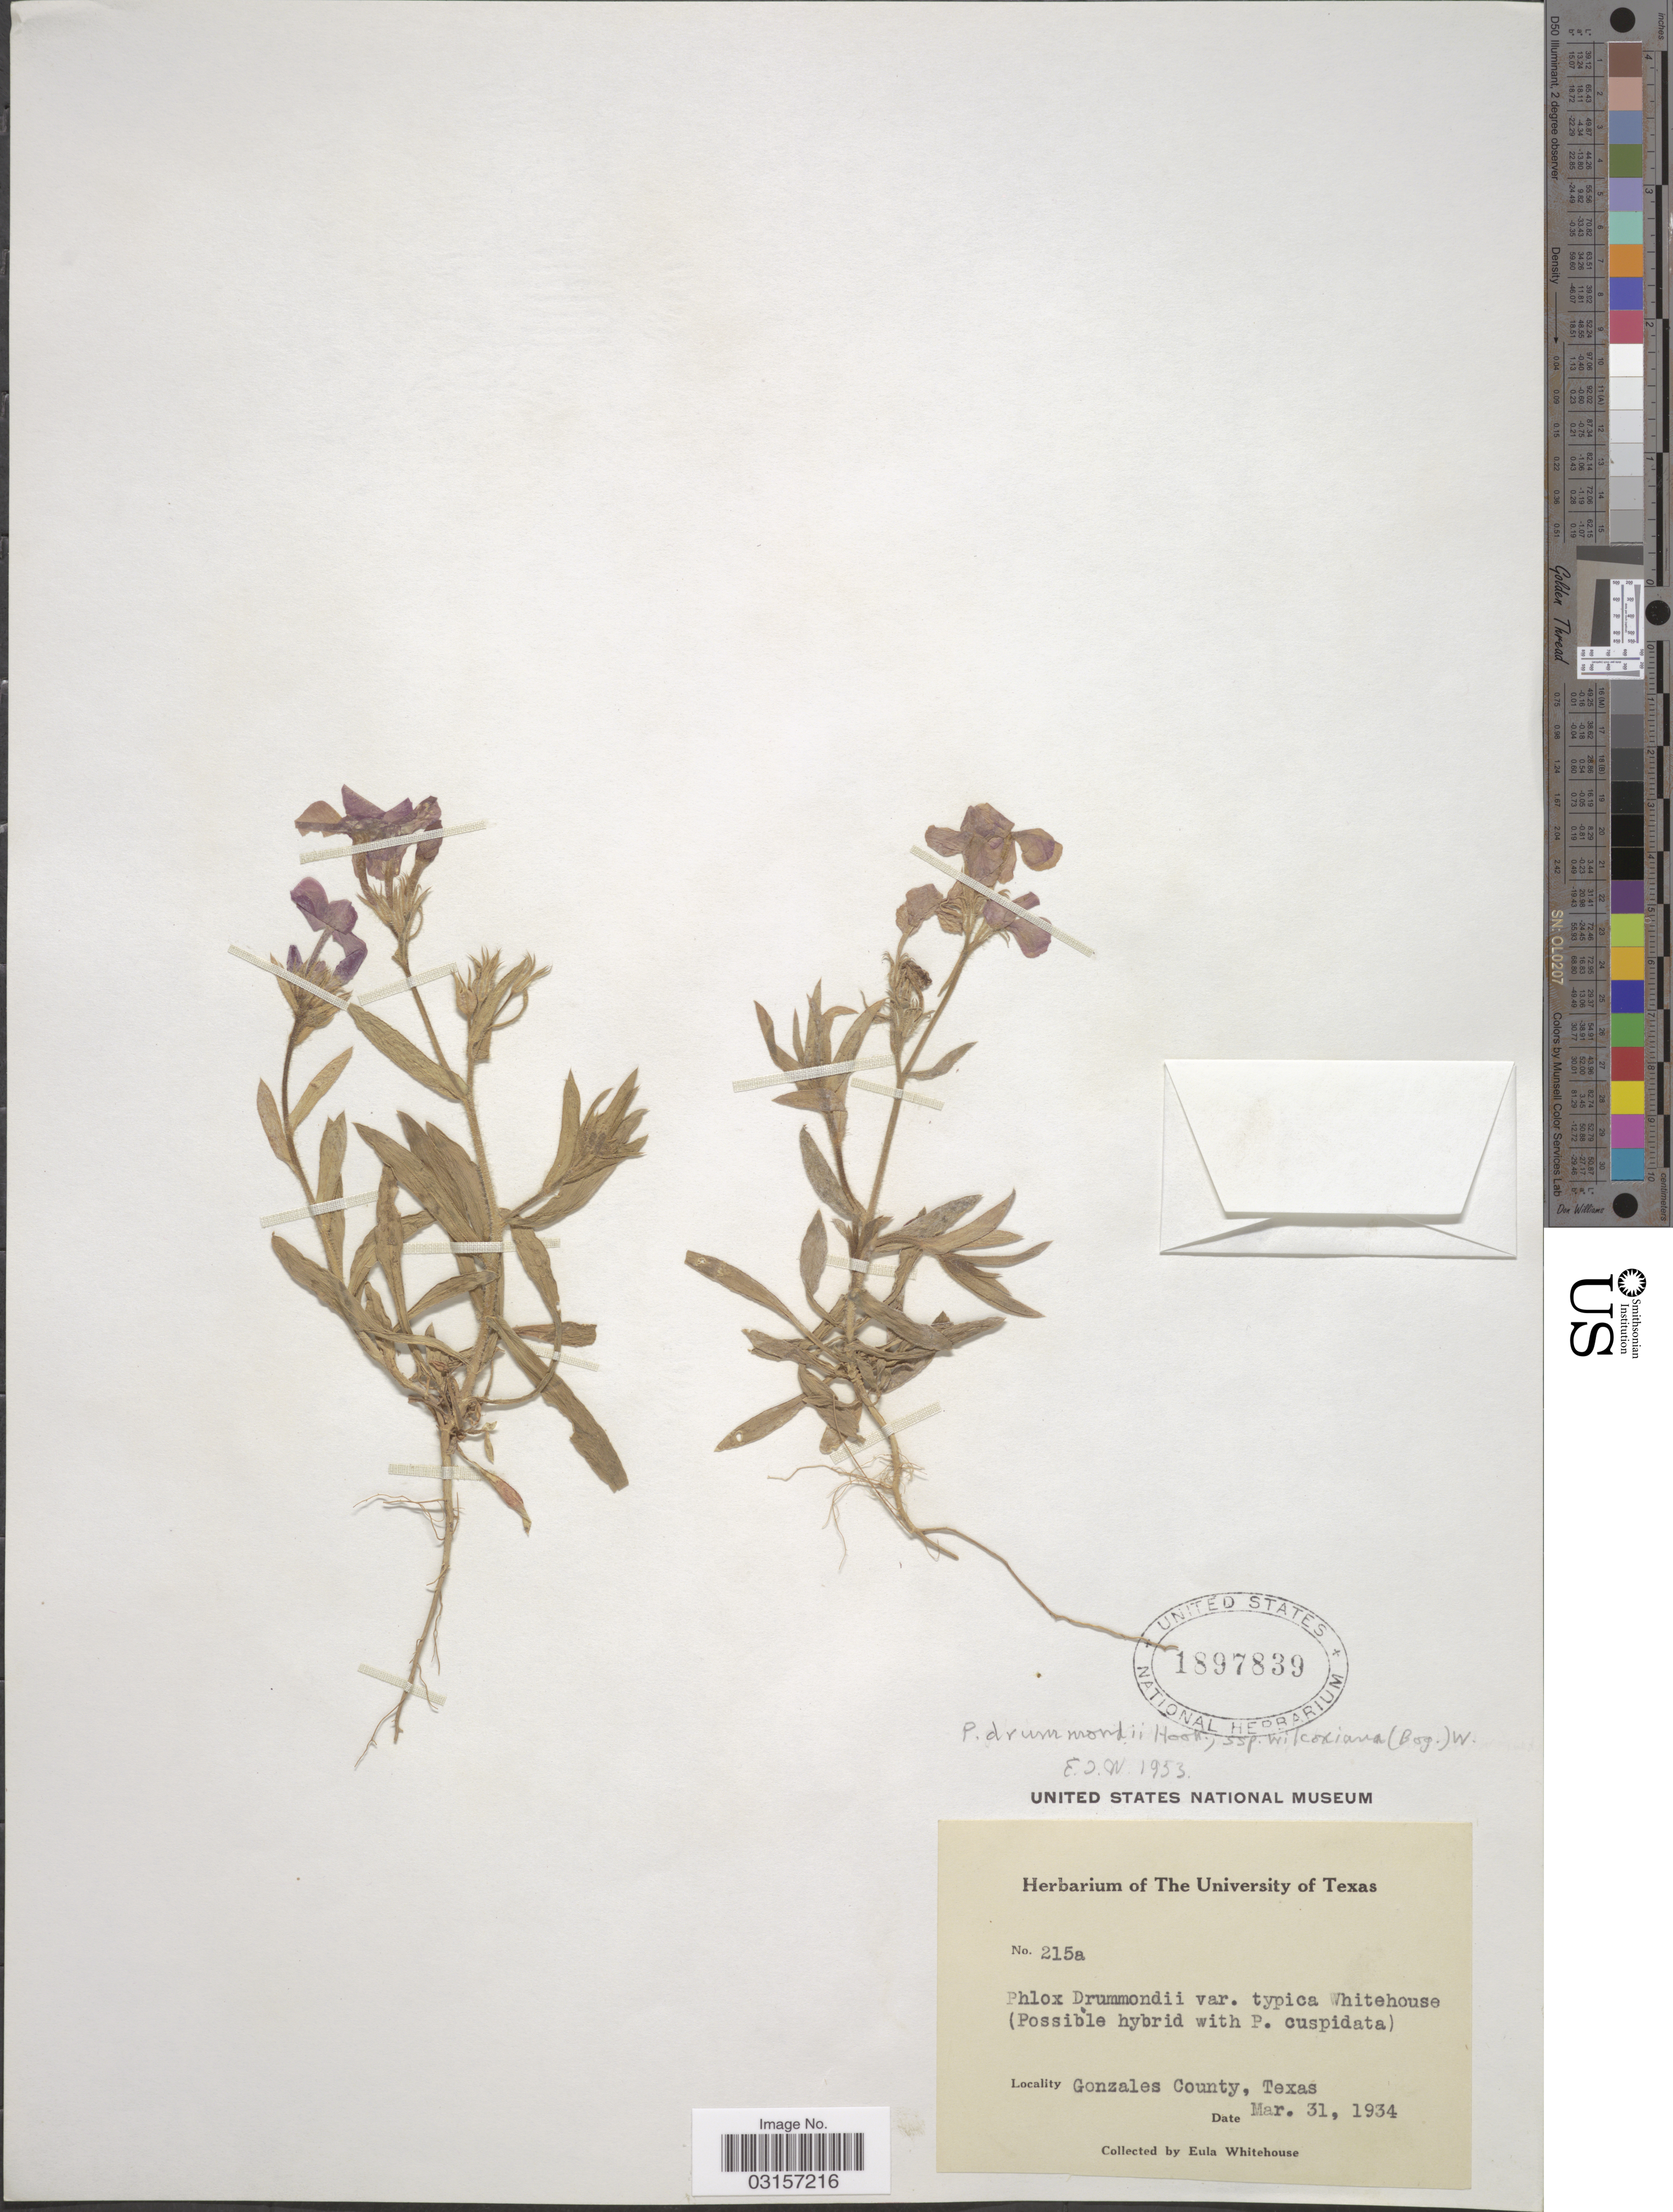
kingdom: Plantae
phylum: Tracheophyta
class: Magnoliopsida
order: Ericales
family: Polemoniaceae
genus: Phlox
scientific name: Phlox drummondii subsp. wilcoxiana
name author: Wherry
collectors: E. Whitehouse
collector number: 215a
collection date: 1934-03-31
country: United States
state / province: Texas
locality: Gonzales County, Texas.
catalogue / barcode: US 1897839